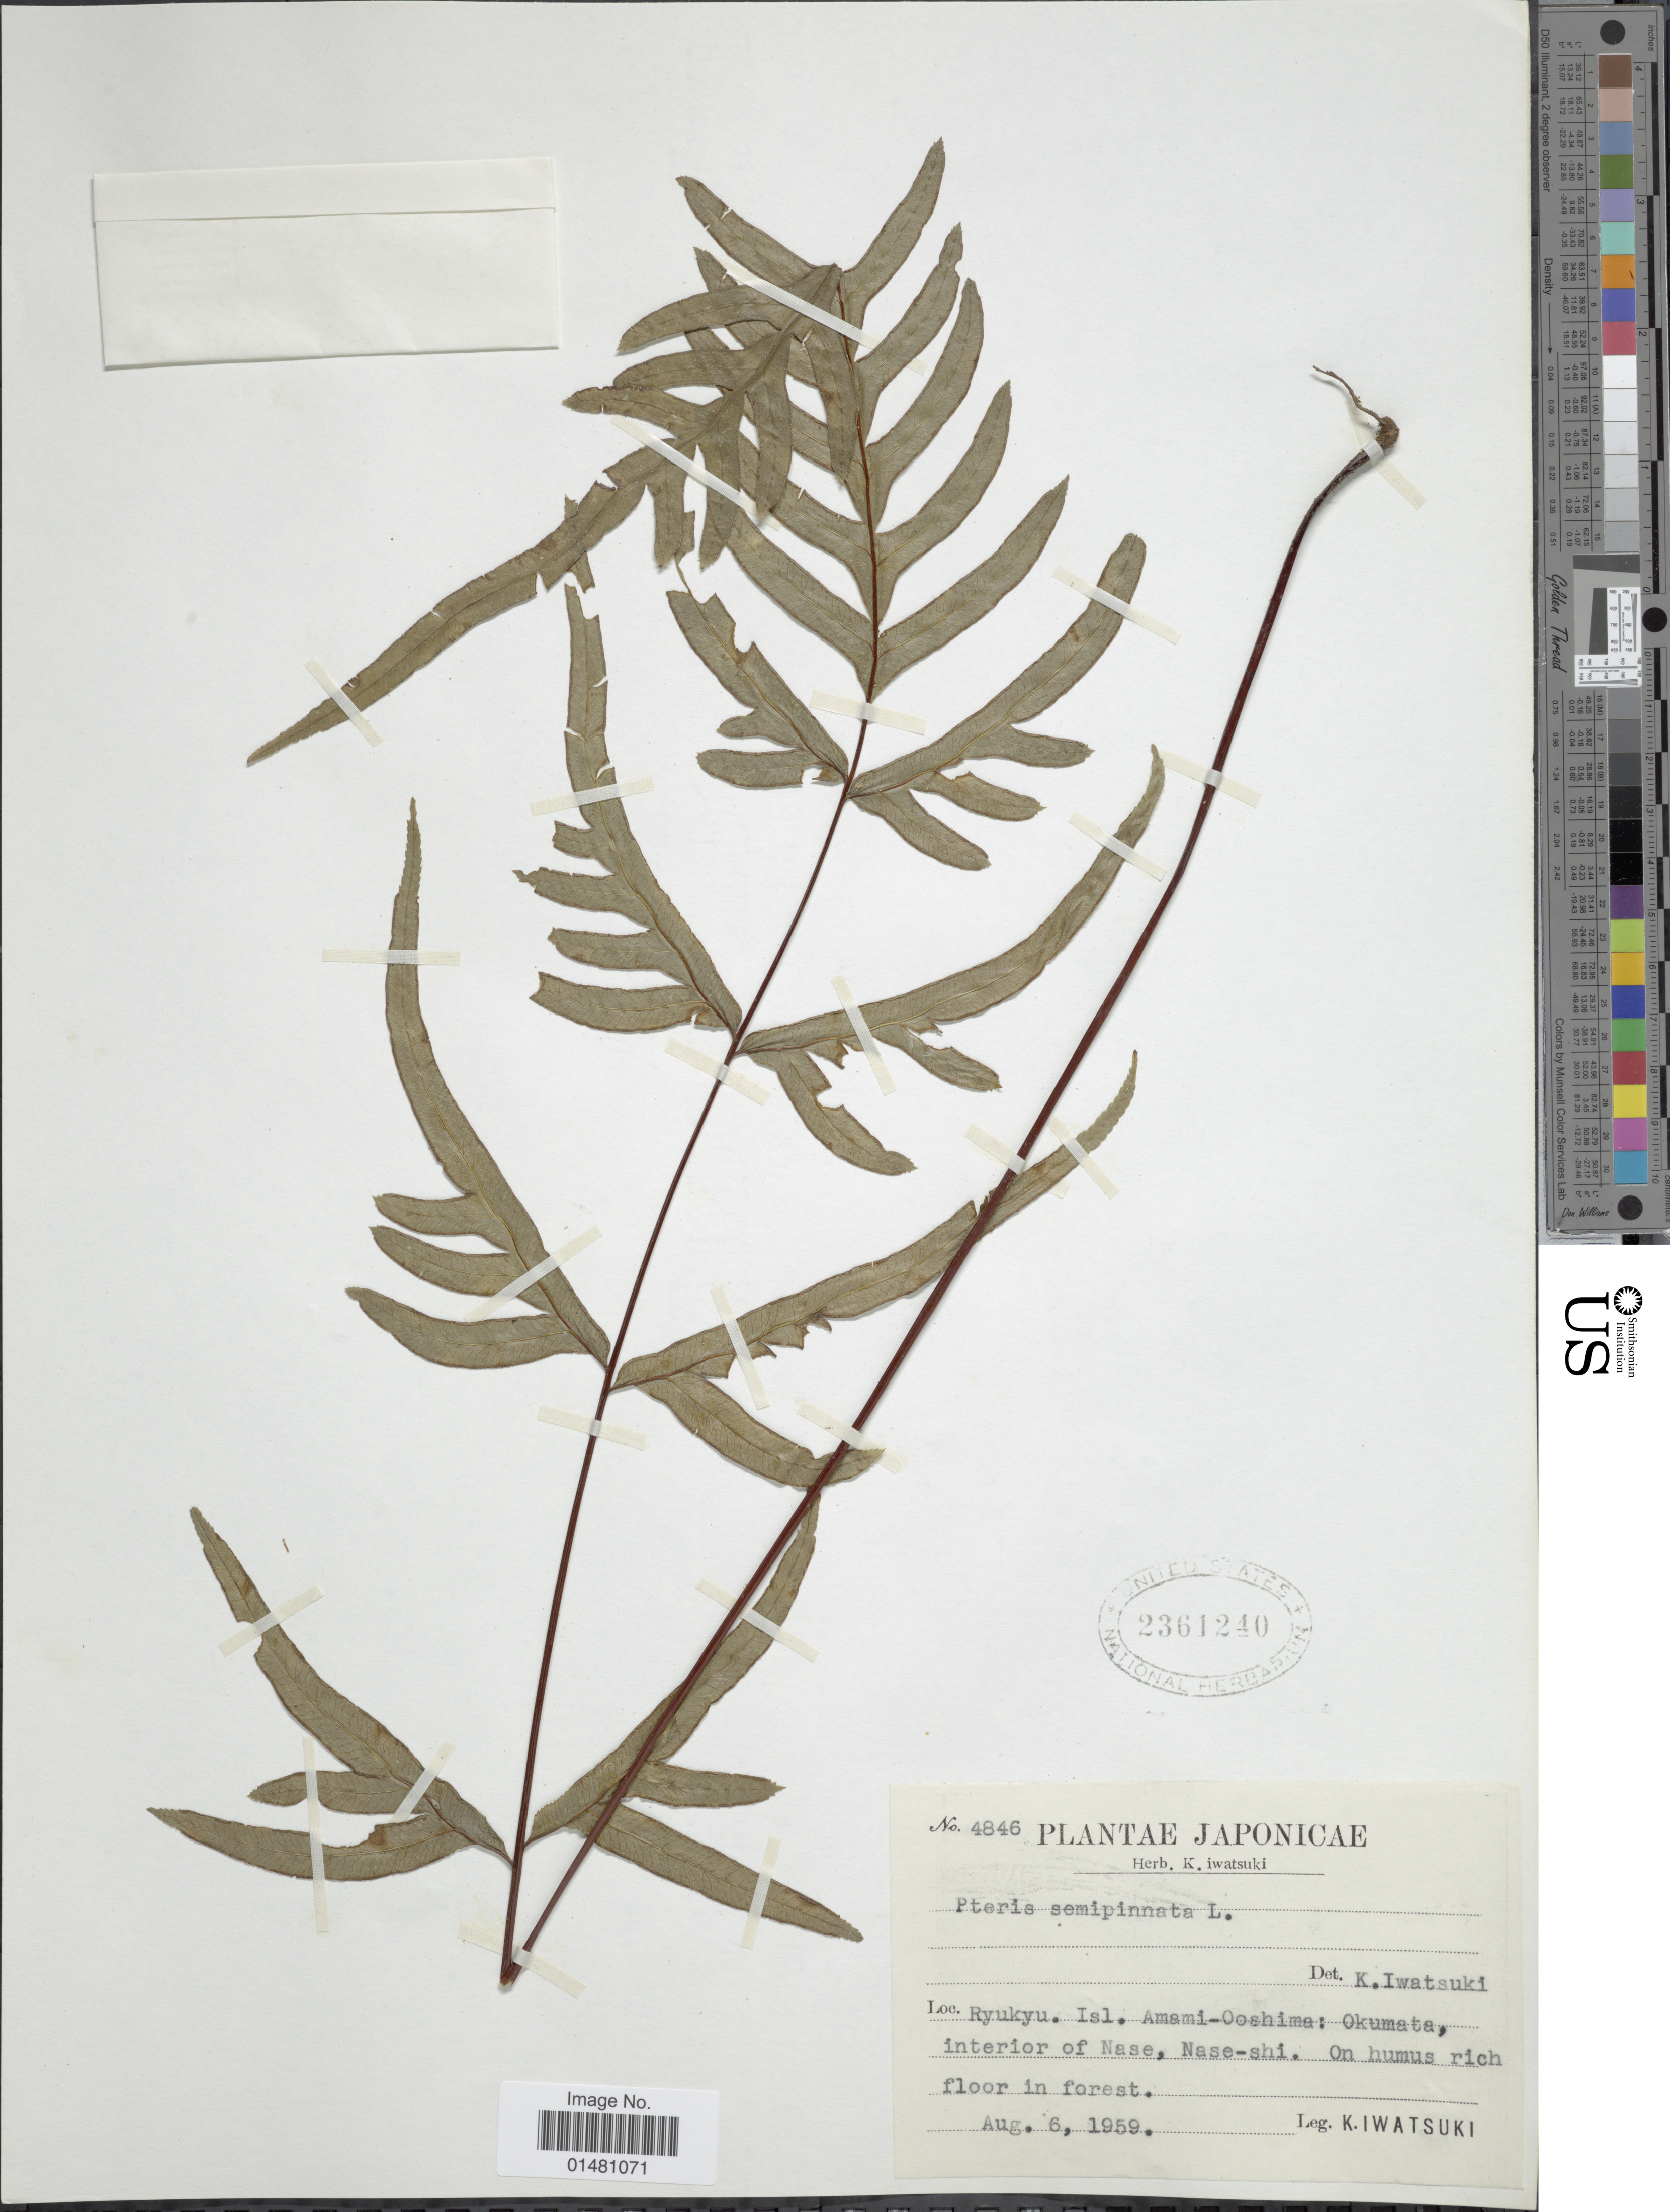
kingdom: Plantae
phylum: Tracheophyta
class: Polypodiopsida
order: Polypodiales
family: Pteridaceae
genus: Pteris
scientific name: Pteris semipinnata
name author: L.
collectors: K. Iwatsuki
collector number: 4846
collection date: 1959-08-06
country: Japan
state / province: Kagosima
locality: Ryukyu Isl. Amami-Ooshima: Okumata, interior of Nase, Nase-shi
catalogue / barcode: US 2361240